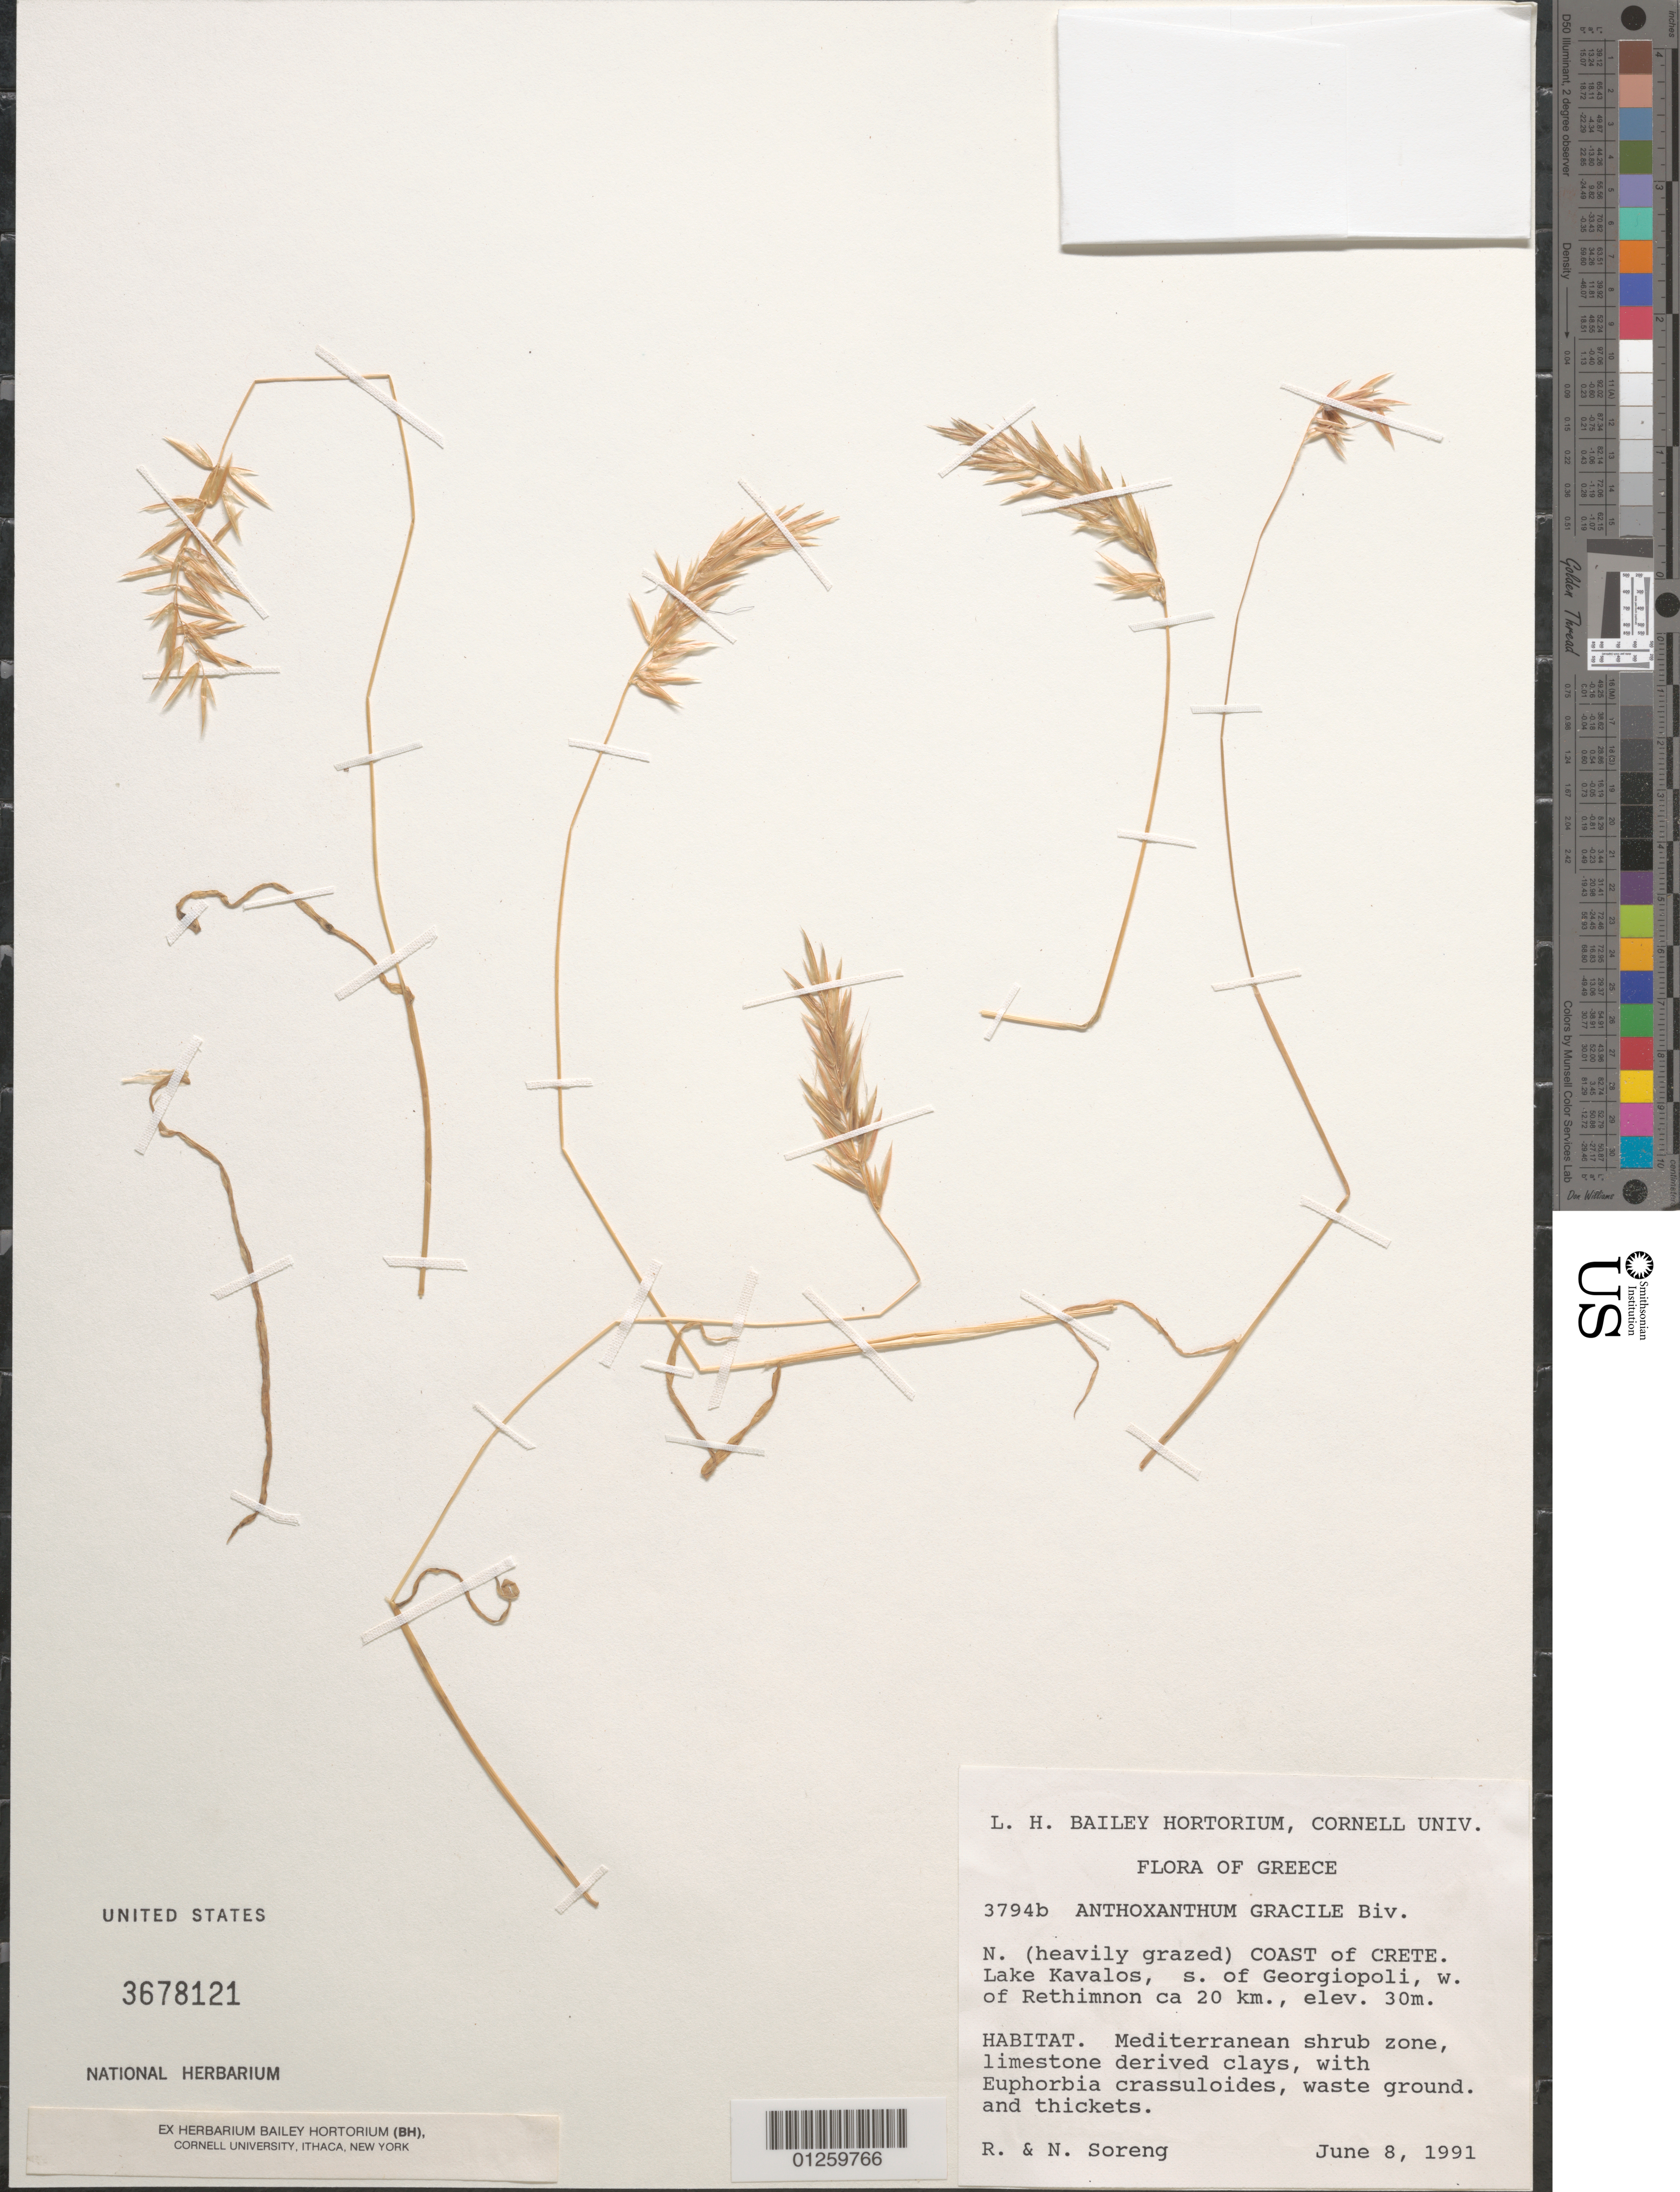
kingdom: Plantae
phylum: Tracheophyta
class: Liliopsida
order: Poales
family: Poaceae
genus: Anthoxanthum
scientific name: Anthoxanthum gracile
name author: Biv.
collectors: R. J. Soreng & N. L. Soreng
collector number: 3794-b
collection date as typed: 08 Jun 1991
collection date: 1991-06-08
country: Greece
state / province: Crete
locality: N coast. Lake Kavalos, S of Georgiopoli, W of Rethimnon ca 20 km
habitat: Mediterranean shrub zone, limestone derived clays, with Euphorbia crassuloides, waste ground. and thickets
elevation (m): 30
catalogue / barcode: US 3678121